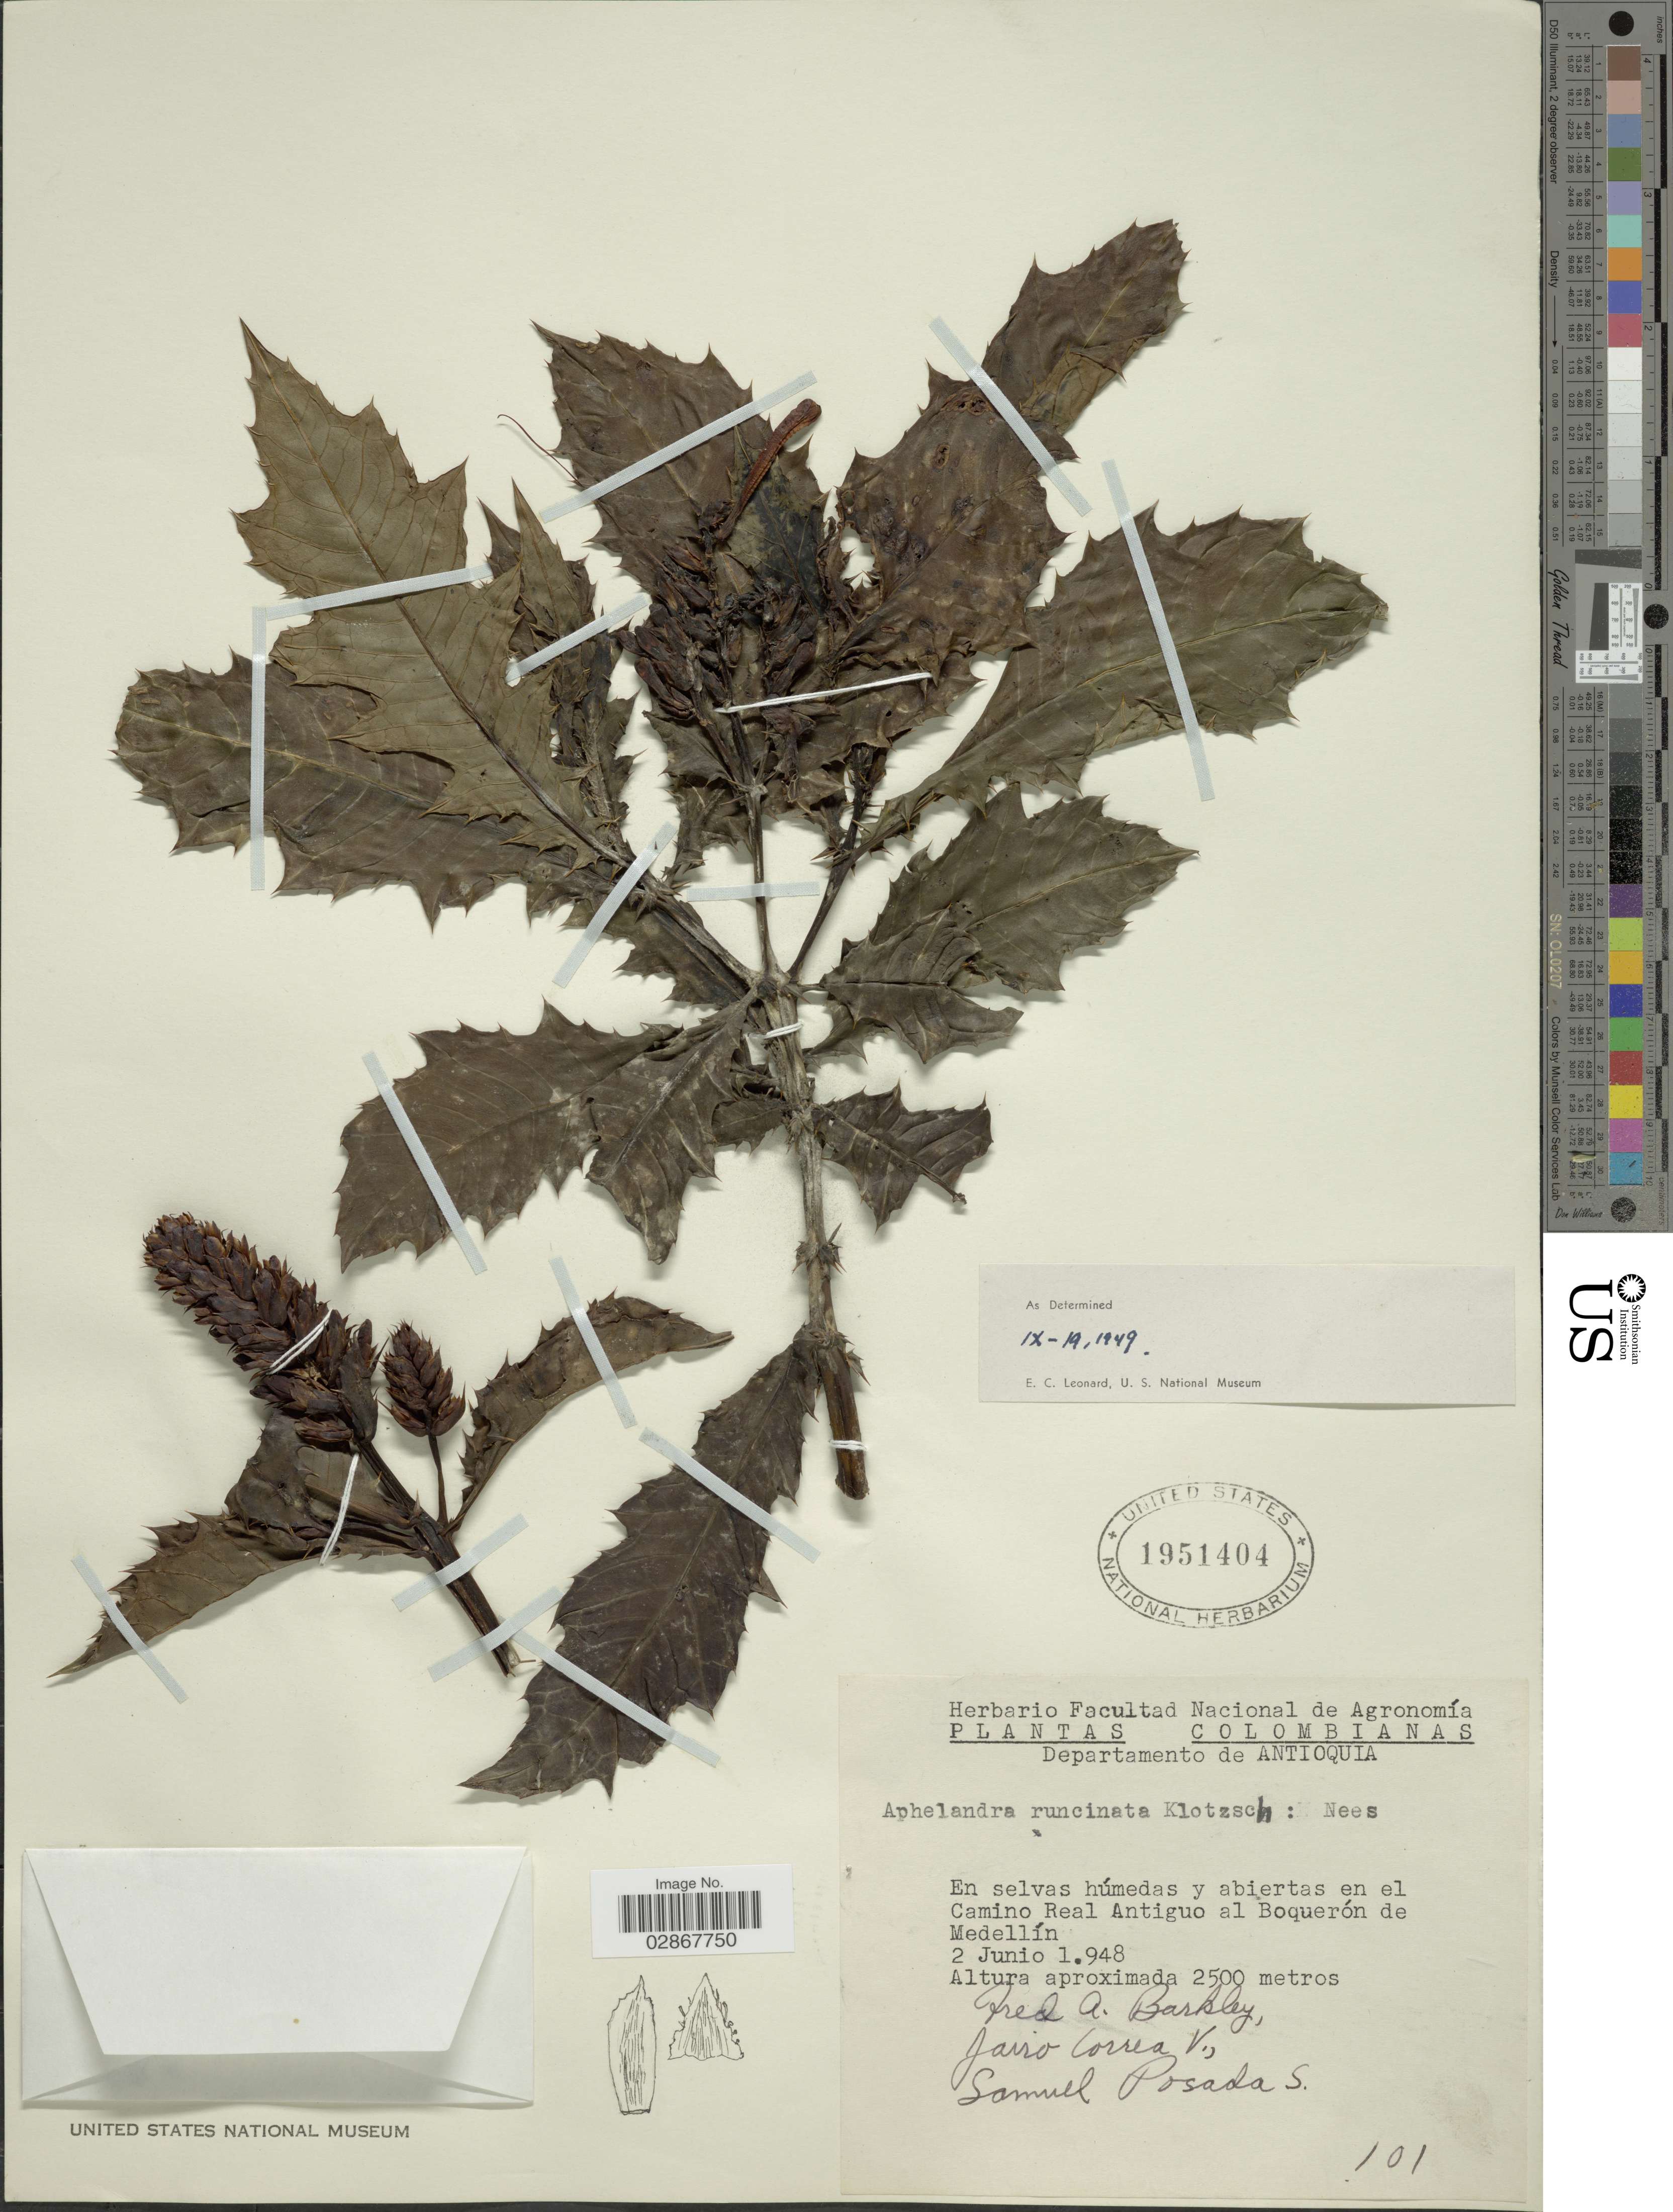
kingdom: Plantae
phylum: Tracheophyta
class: Magnoliopsida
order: Lamiales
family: Acanthaceae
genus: Aphelandra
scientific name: Aphelandra runcinata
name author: Klotzsch ex Nees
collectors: F. A. Barkley, J. Correa V. & S. Posada S.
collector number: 101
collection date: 1948-06-02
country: Colombia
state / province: Antioquia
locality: Departamento de Antioquia. En el Camino Real Antiguo al Boquerón de Medellín.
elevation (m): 2500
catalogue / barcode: US 1951404